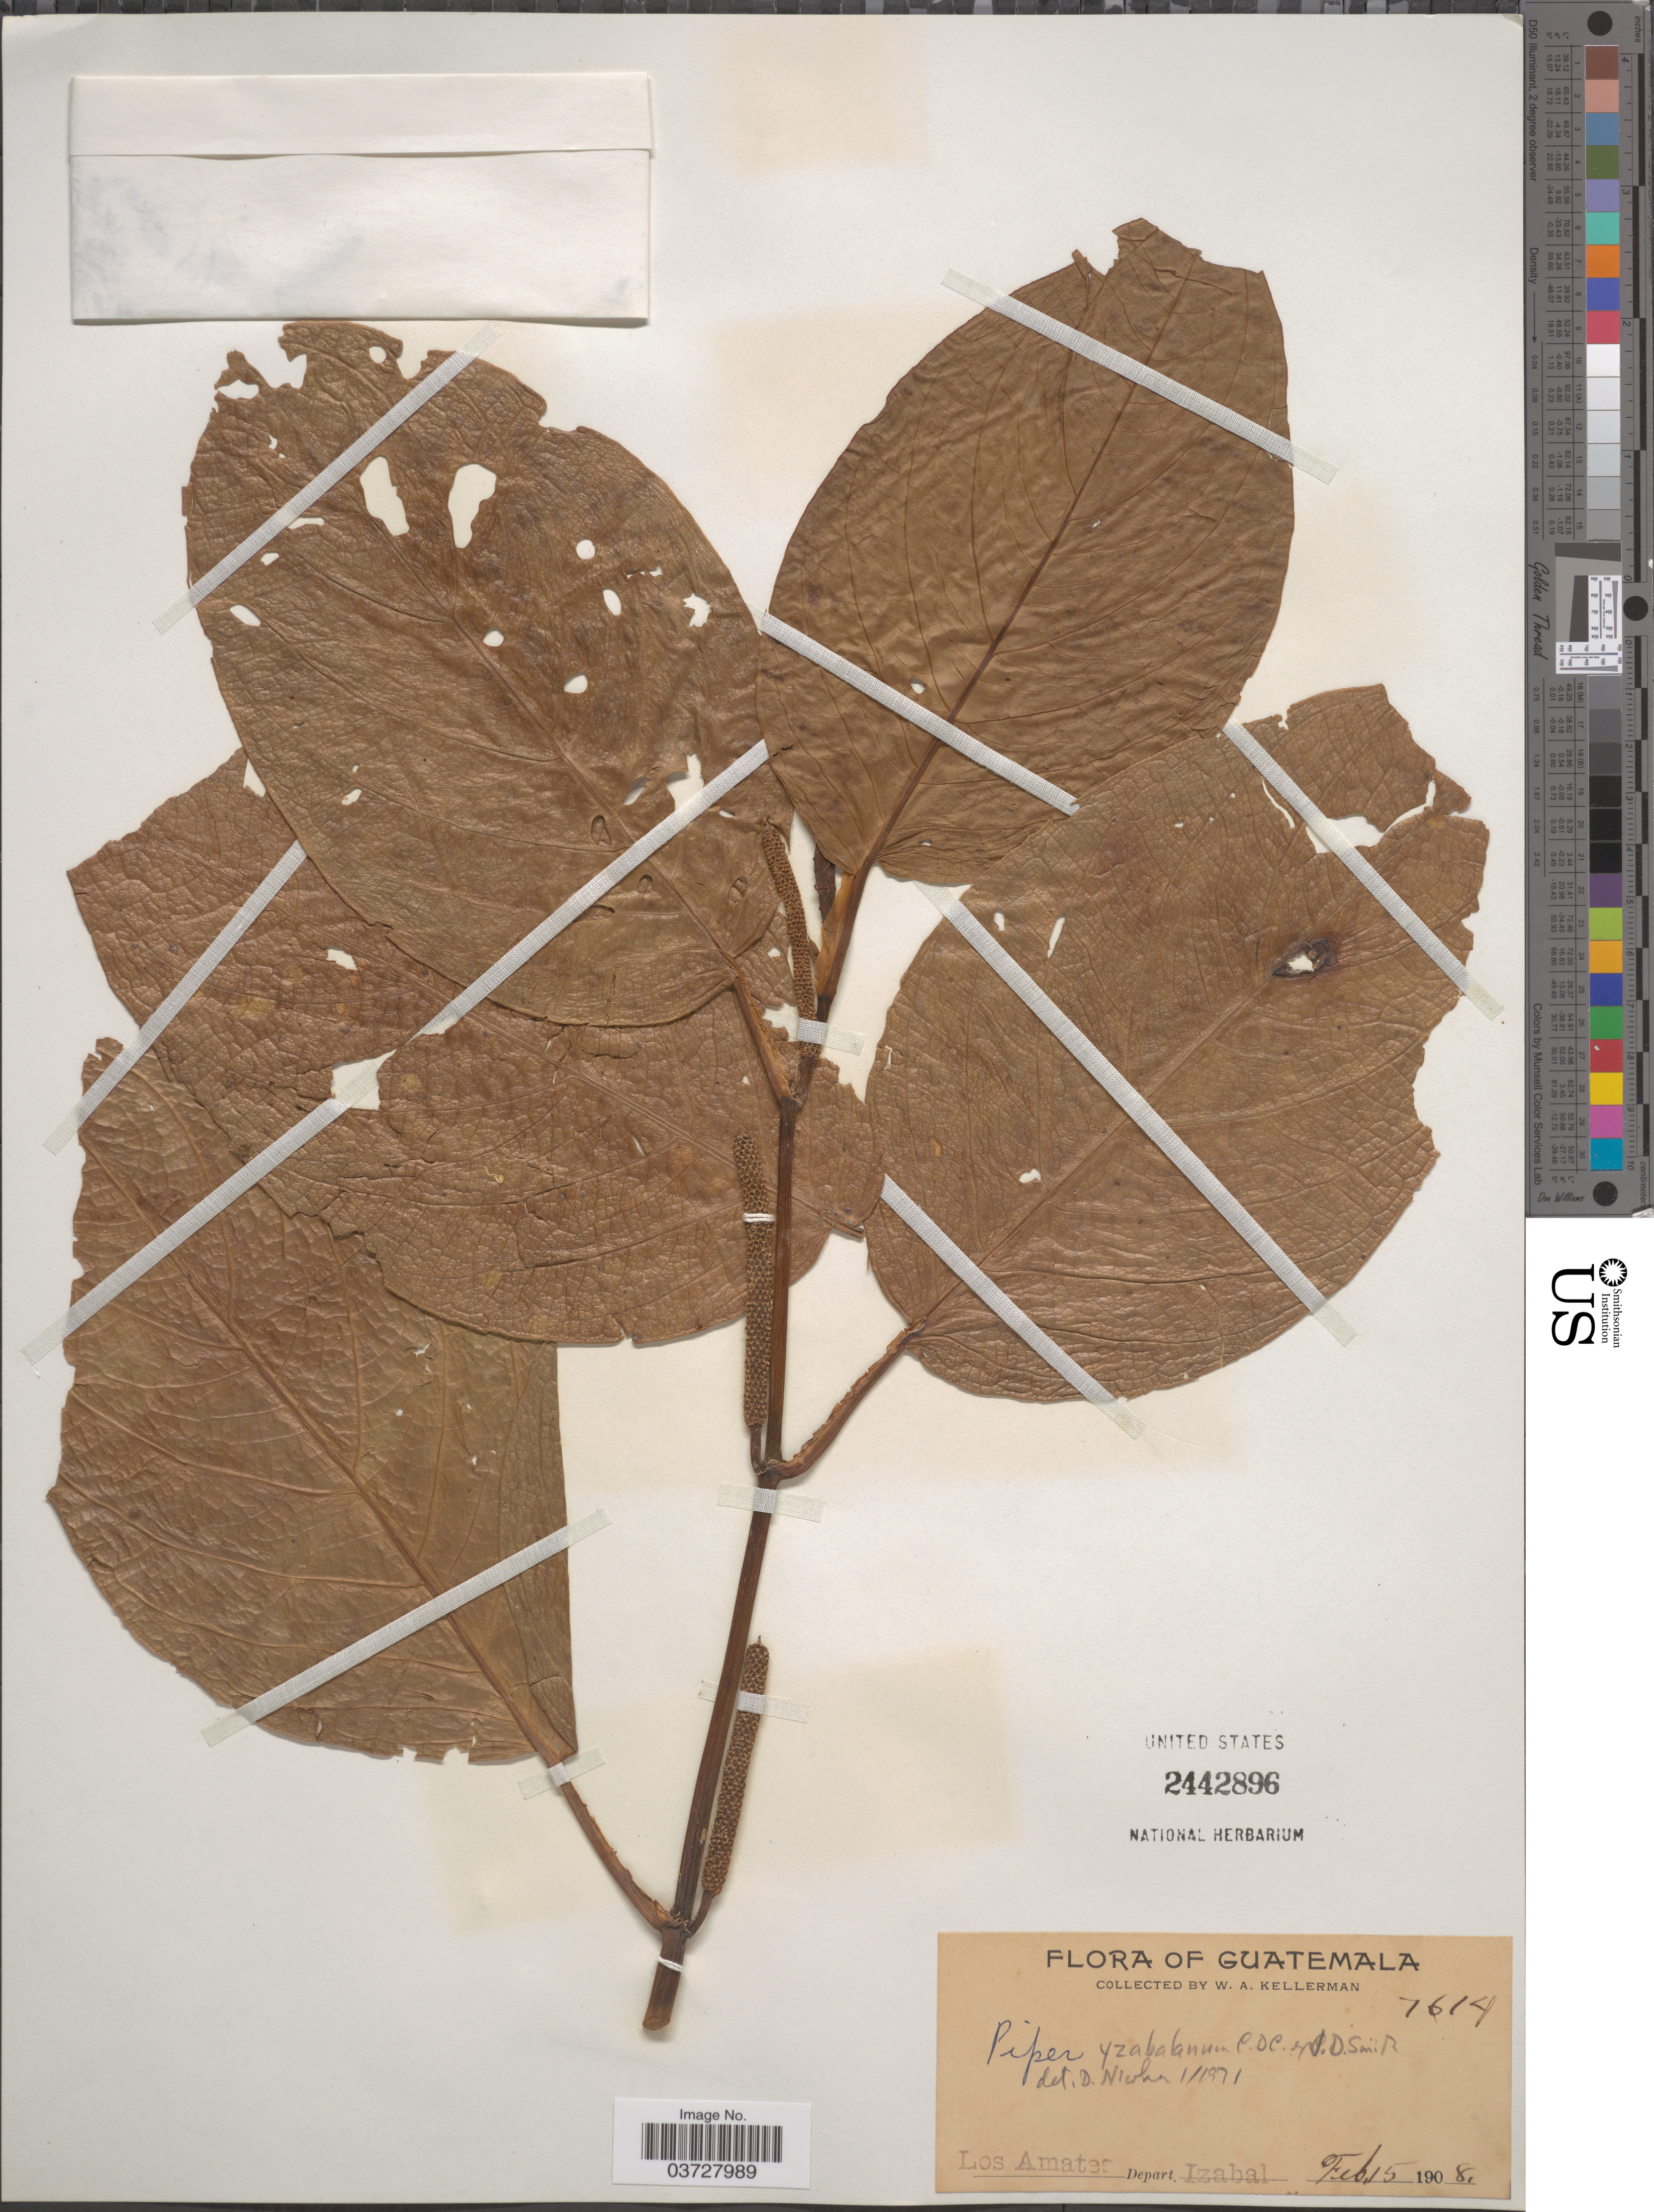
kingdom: Plantae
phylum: Tracheophyta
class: Magnoliopsida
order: Piperales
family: Piperaceae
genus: Piper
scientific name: Piper yzabalanum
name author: C. DC.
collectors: W. Kellerman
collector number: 7614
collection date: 1908-02-15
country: Guatemala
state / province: Izabal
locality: Los Amates, Depart. Izabal.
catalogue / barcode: US 2442896